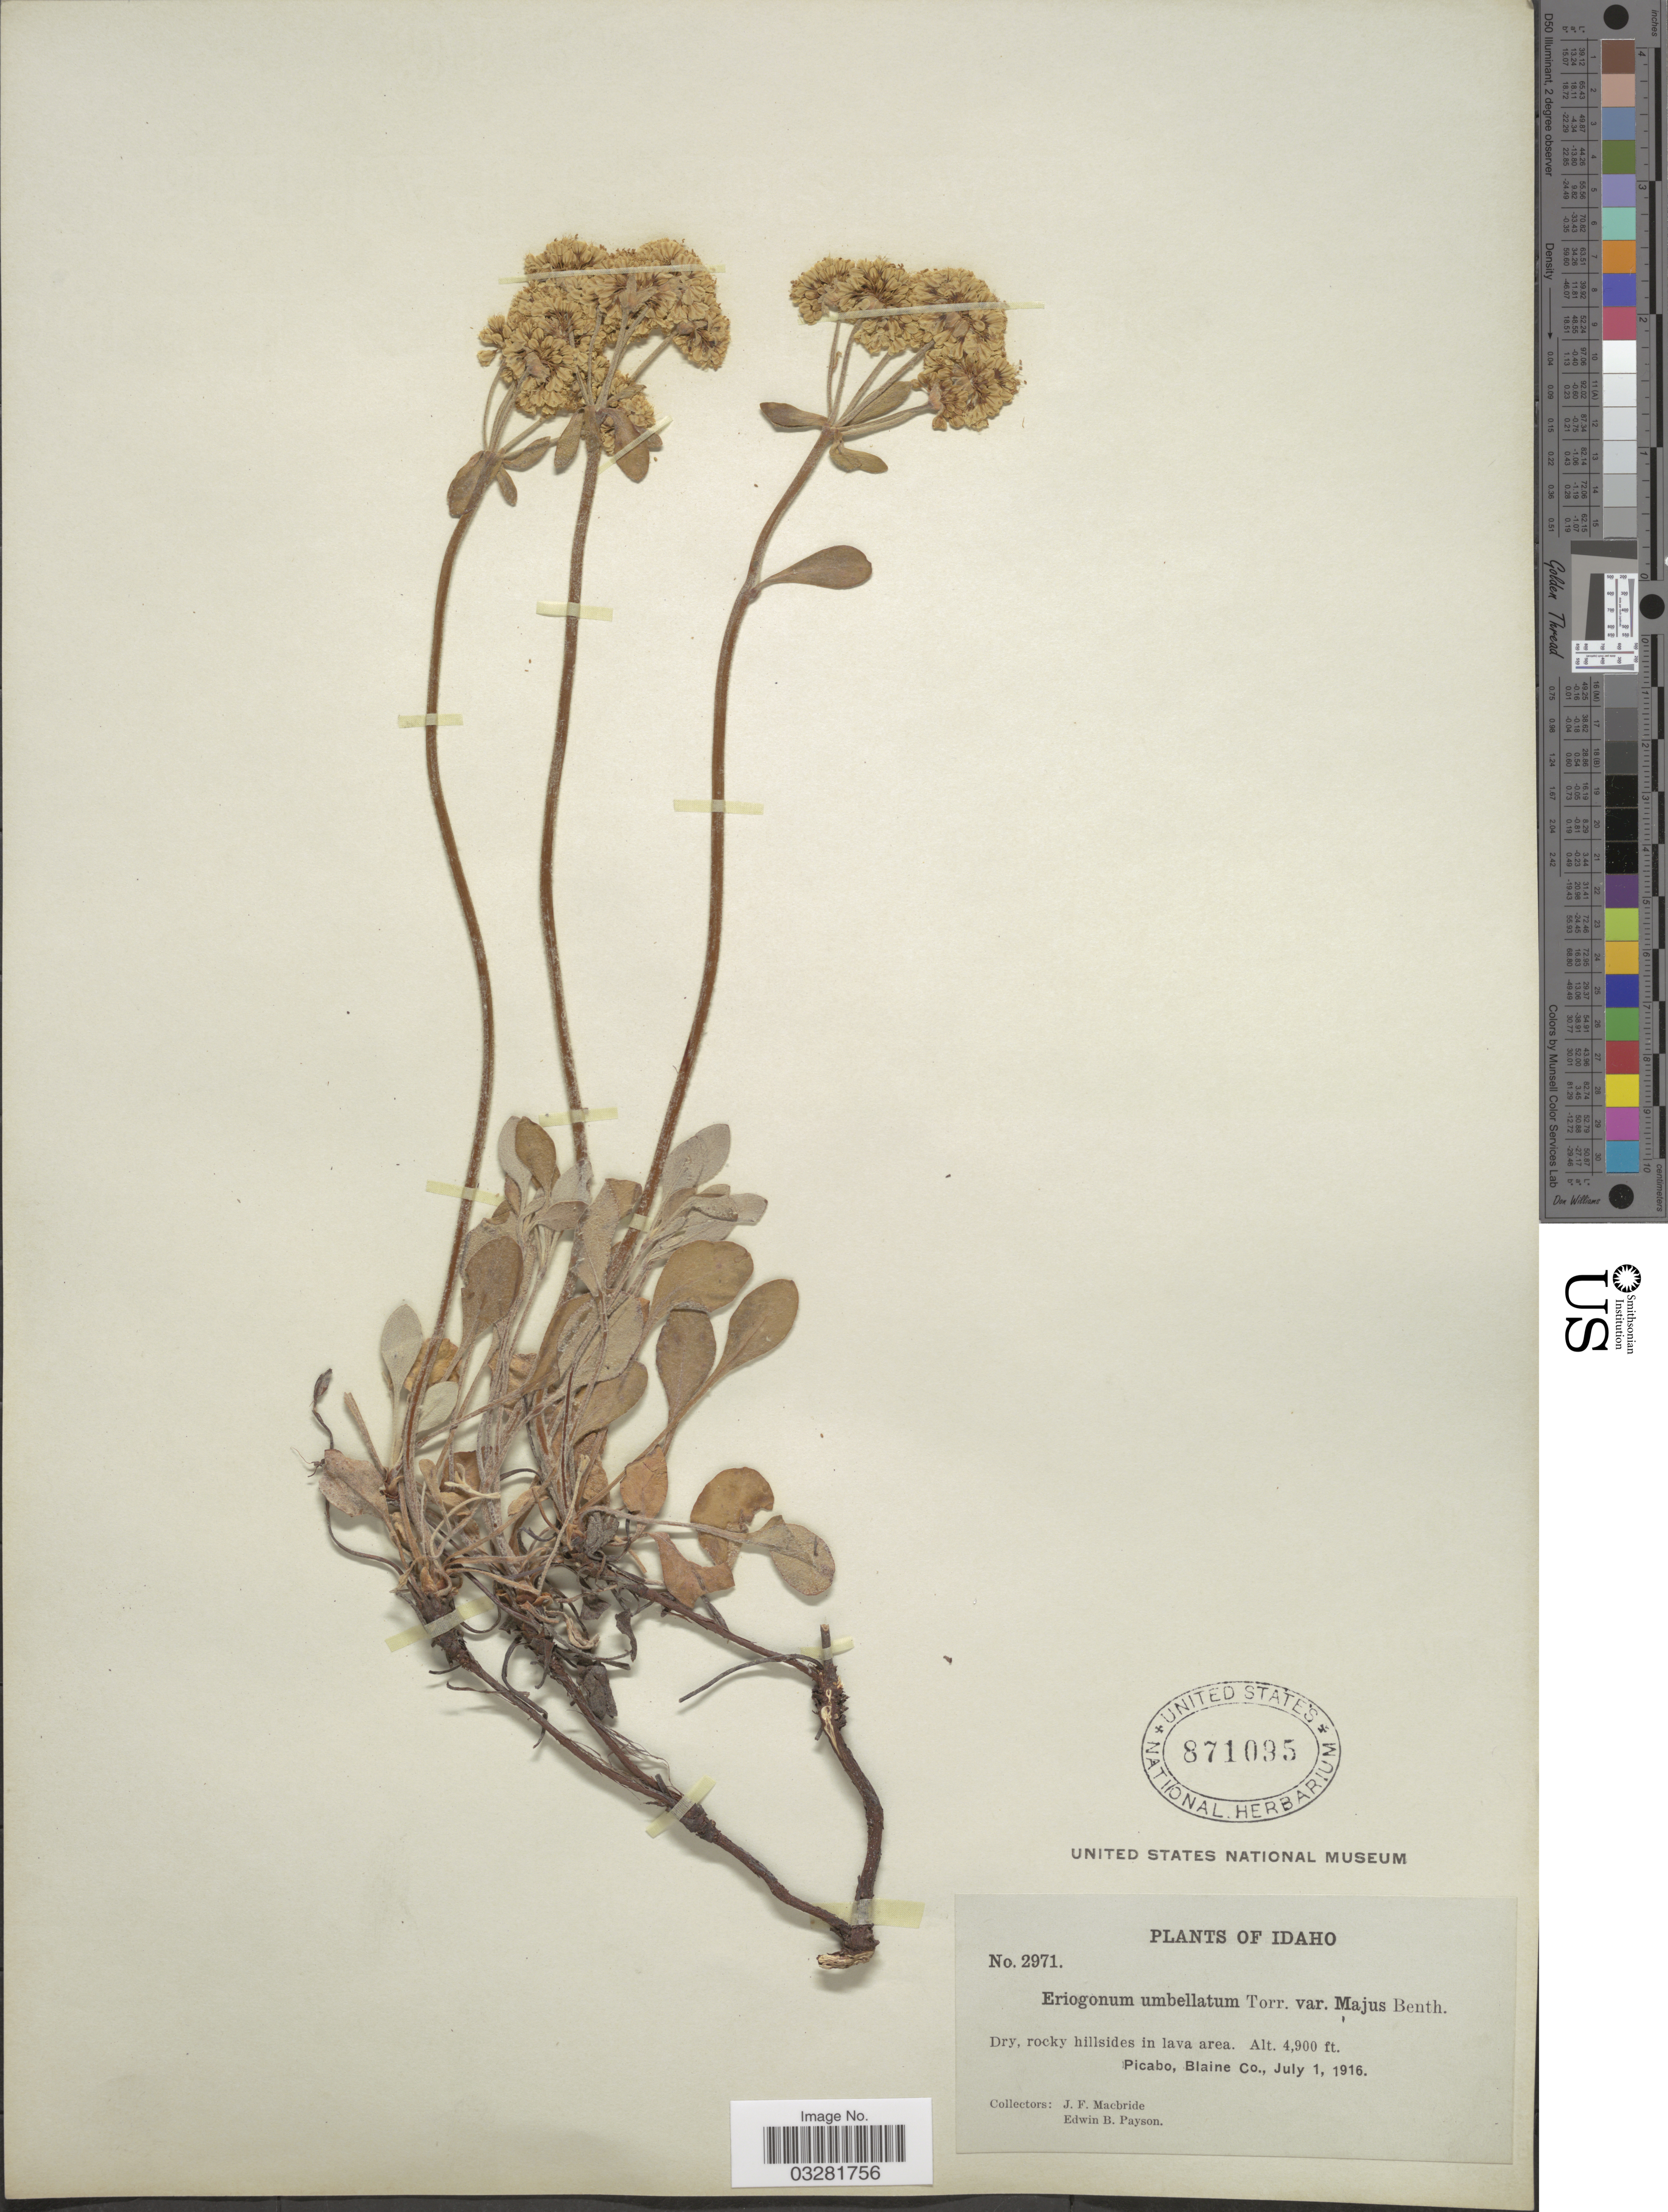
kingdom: Plantae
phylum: Tracheophyta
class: Magnoliopsida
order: Caryophyllales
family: Polygonaceae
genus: Eriogonum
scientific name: Eriogonum umbellatum var. subalpinum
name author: M.E. Jones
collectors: J. F. Macbride & E. B. Payson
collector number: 2971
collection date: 1916-07-01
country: United States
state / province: Idaho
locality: Picabo, Blaine Co.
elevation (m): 1494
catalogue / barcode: US 871095